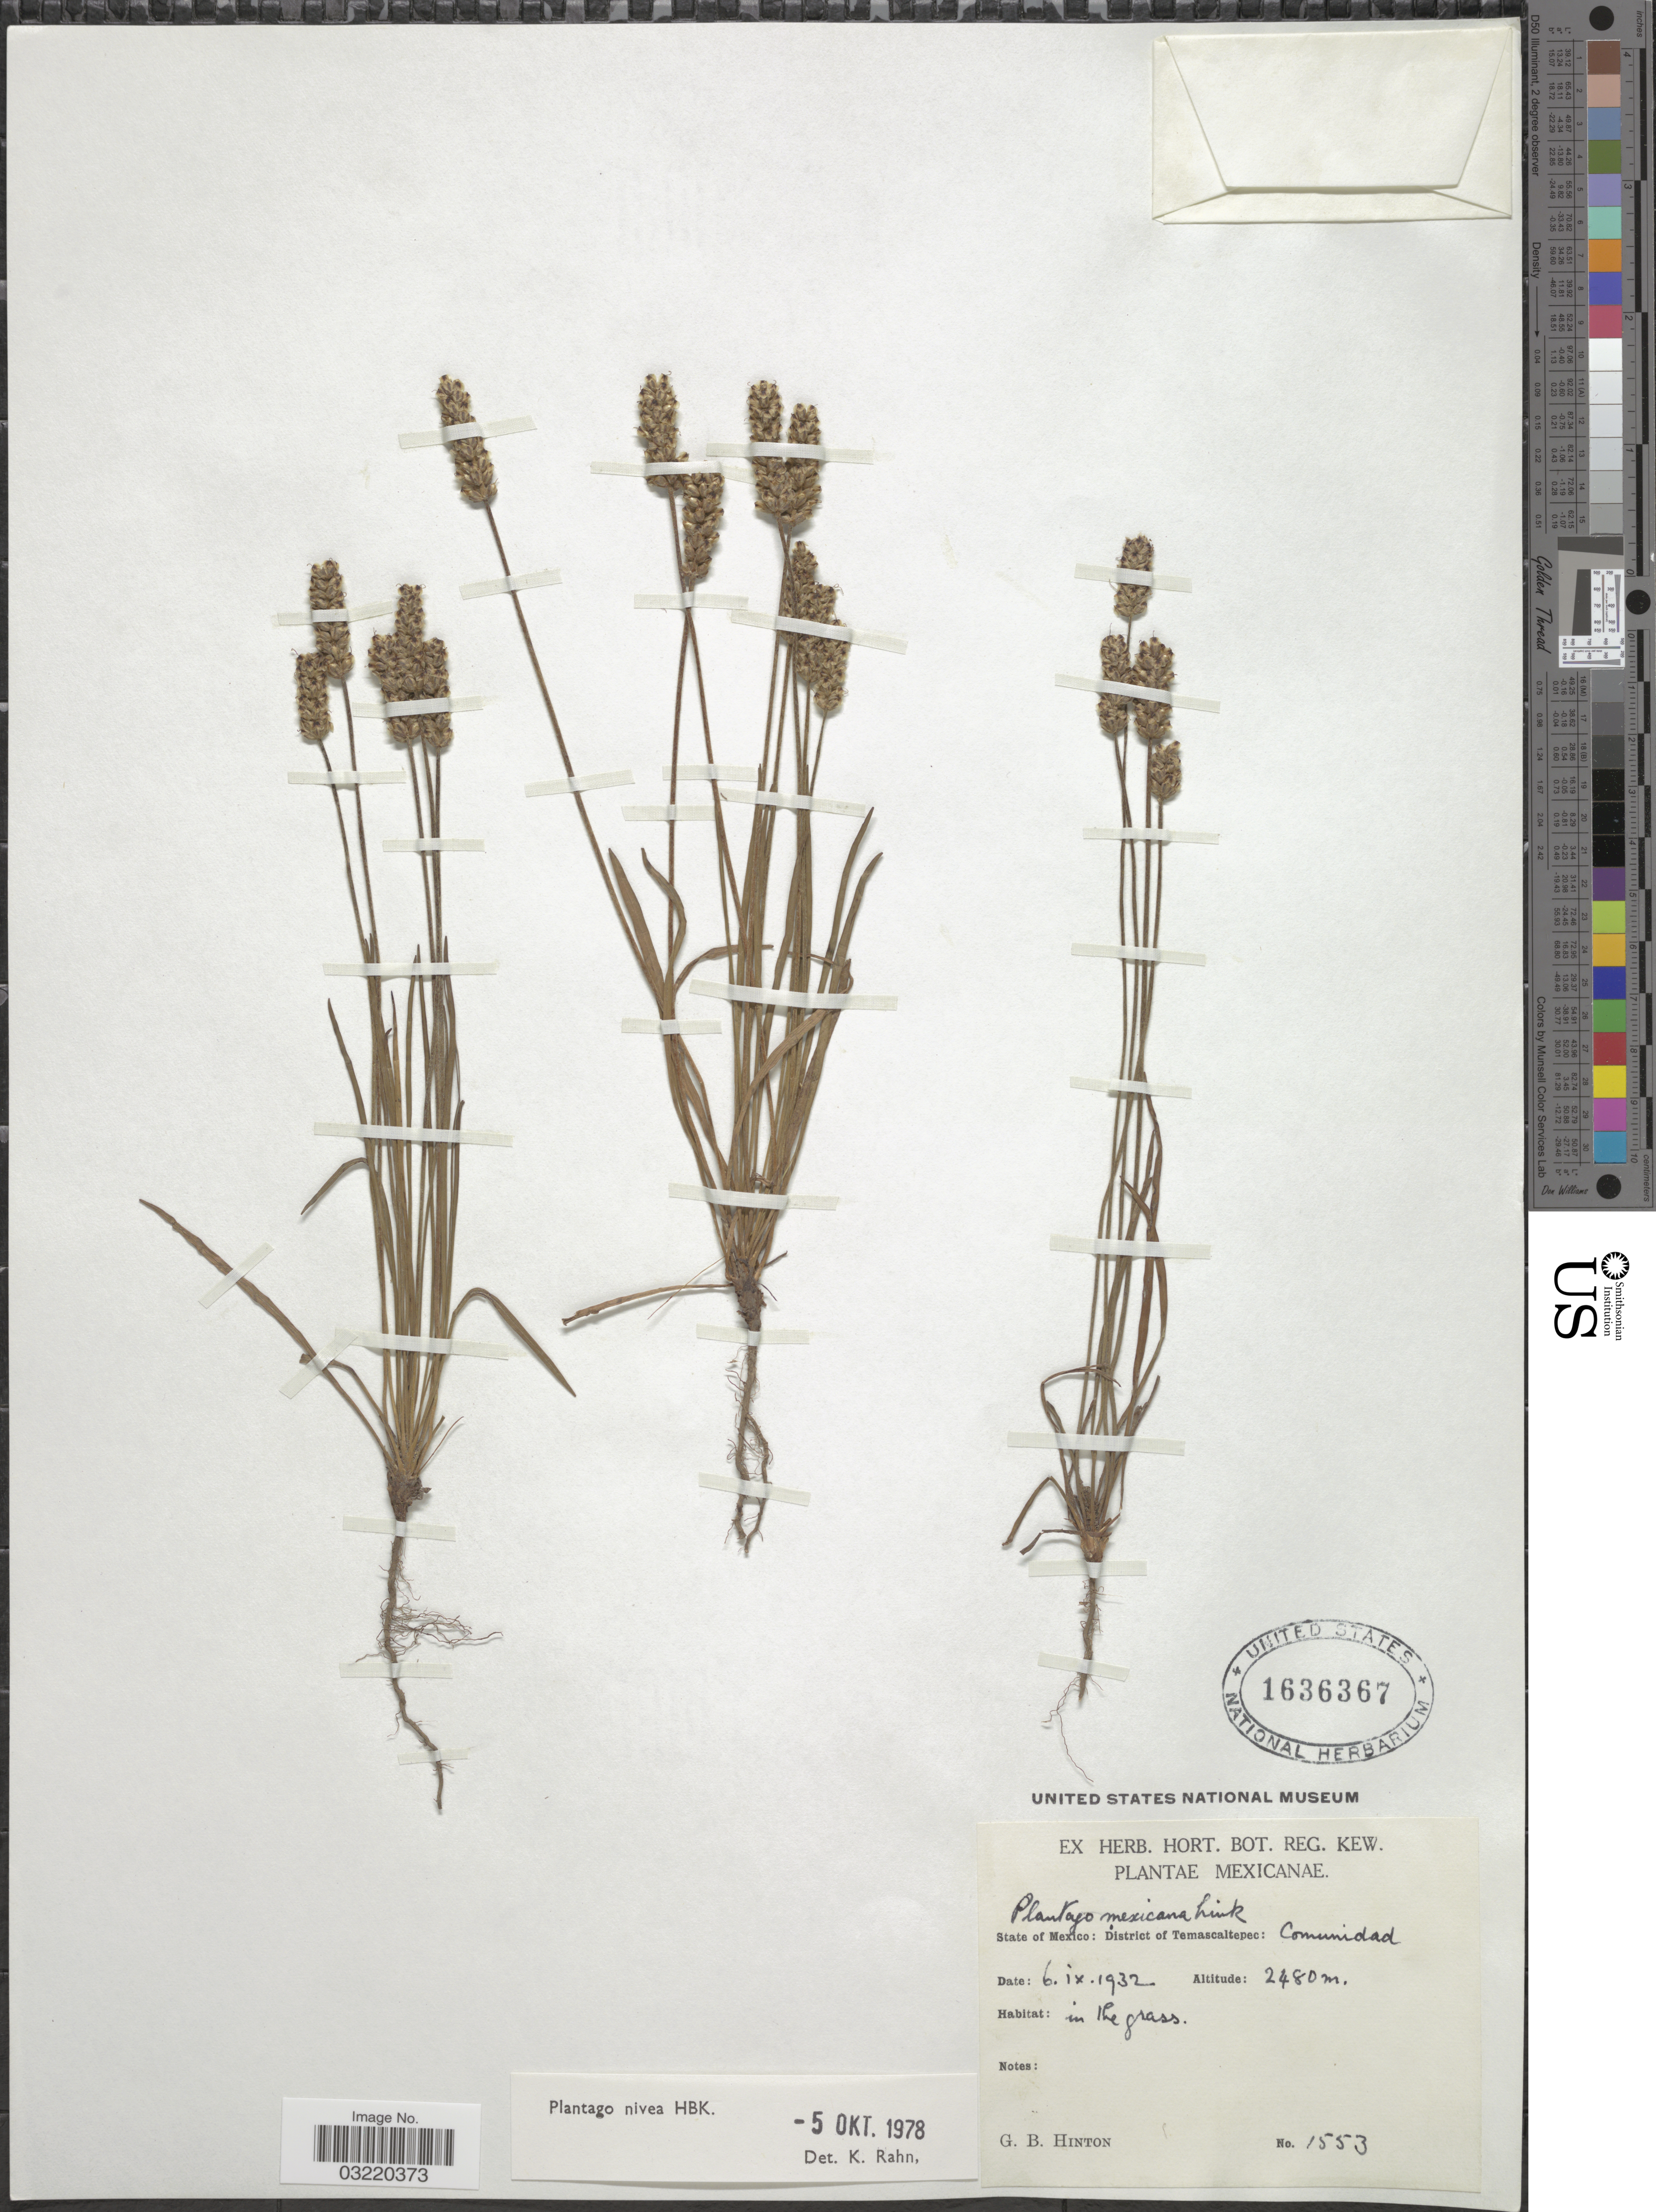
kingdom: Plantae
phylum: Tracheophyta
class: Magnoliopsida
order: Lamiales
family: Plantaginaceae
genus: Plantago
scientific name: Plantago nivea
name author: Kunth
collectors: G. B. Hinton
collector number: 1553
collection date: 1932-09-06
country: Mexico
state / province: México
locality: District of Temascaltepec: Comunidad.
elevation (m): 2480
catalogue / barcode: US 1636367